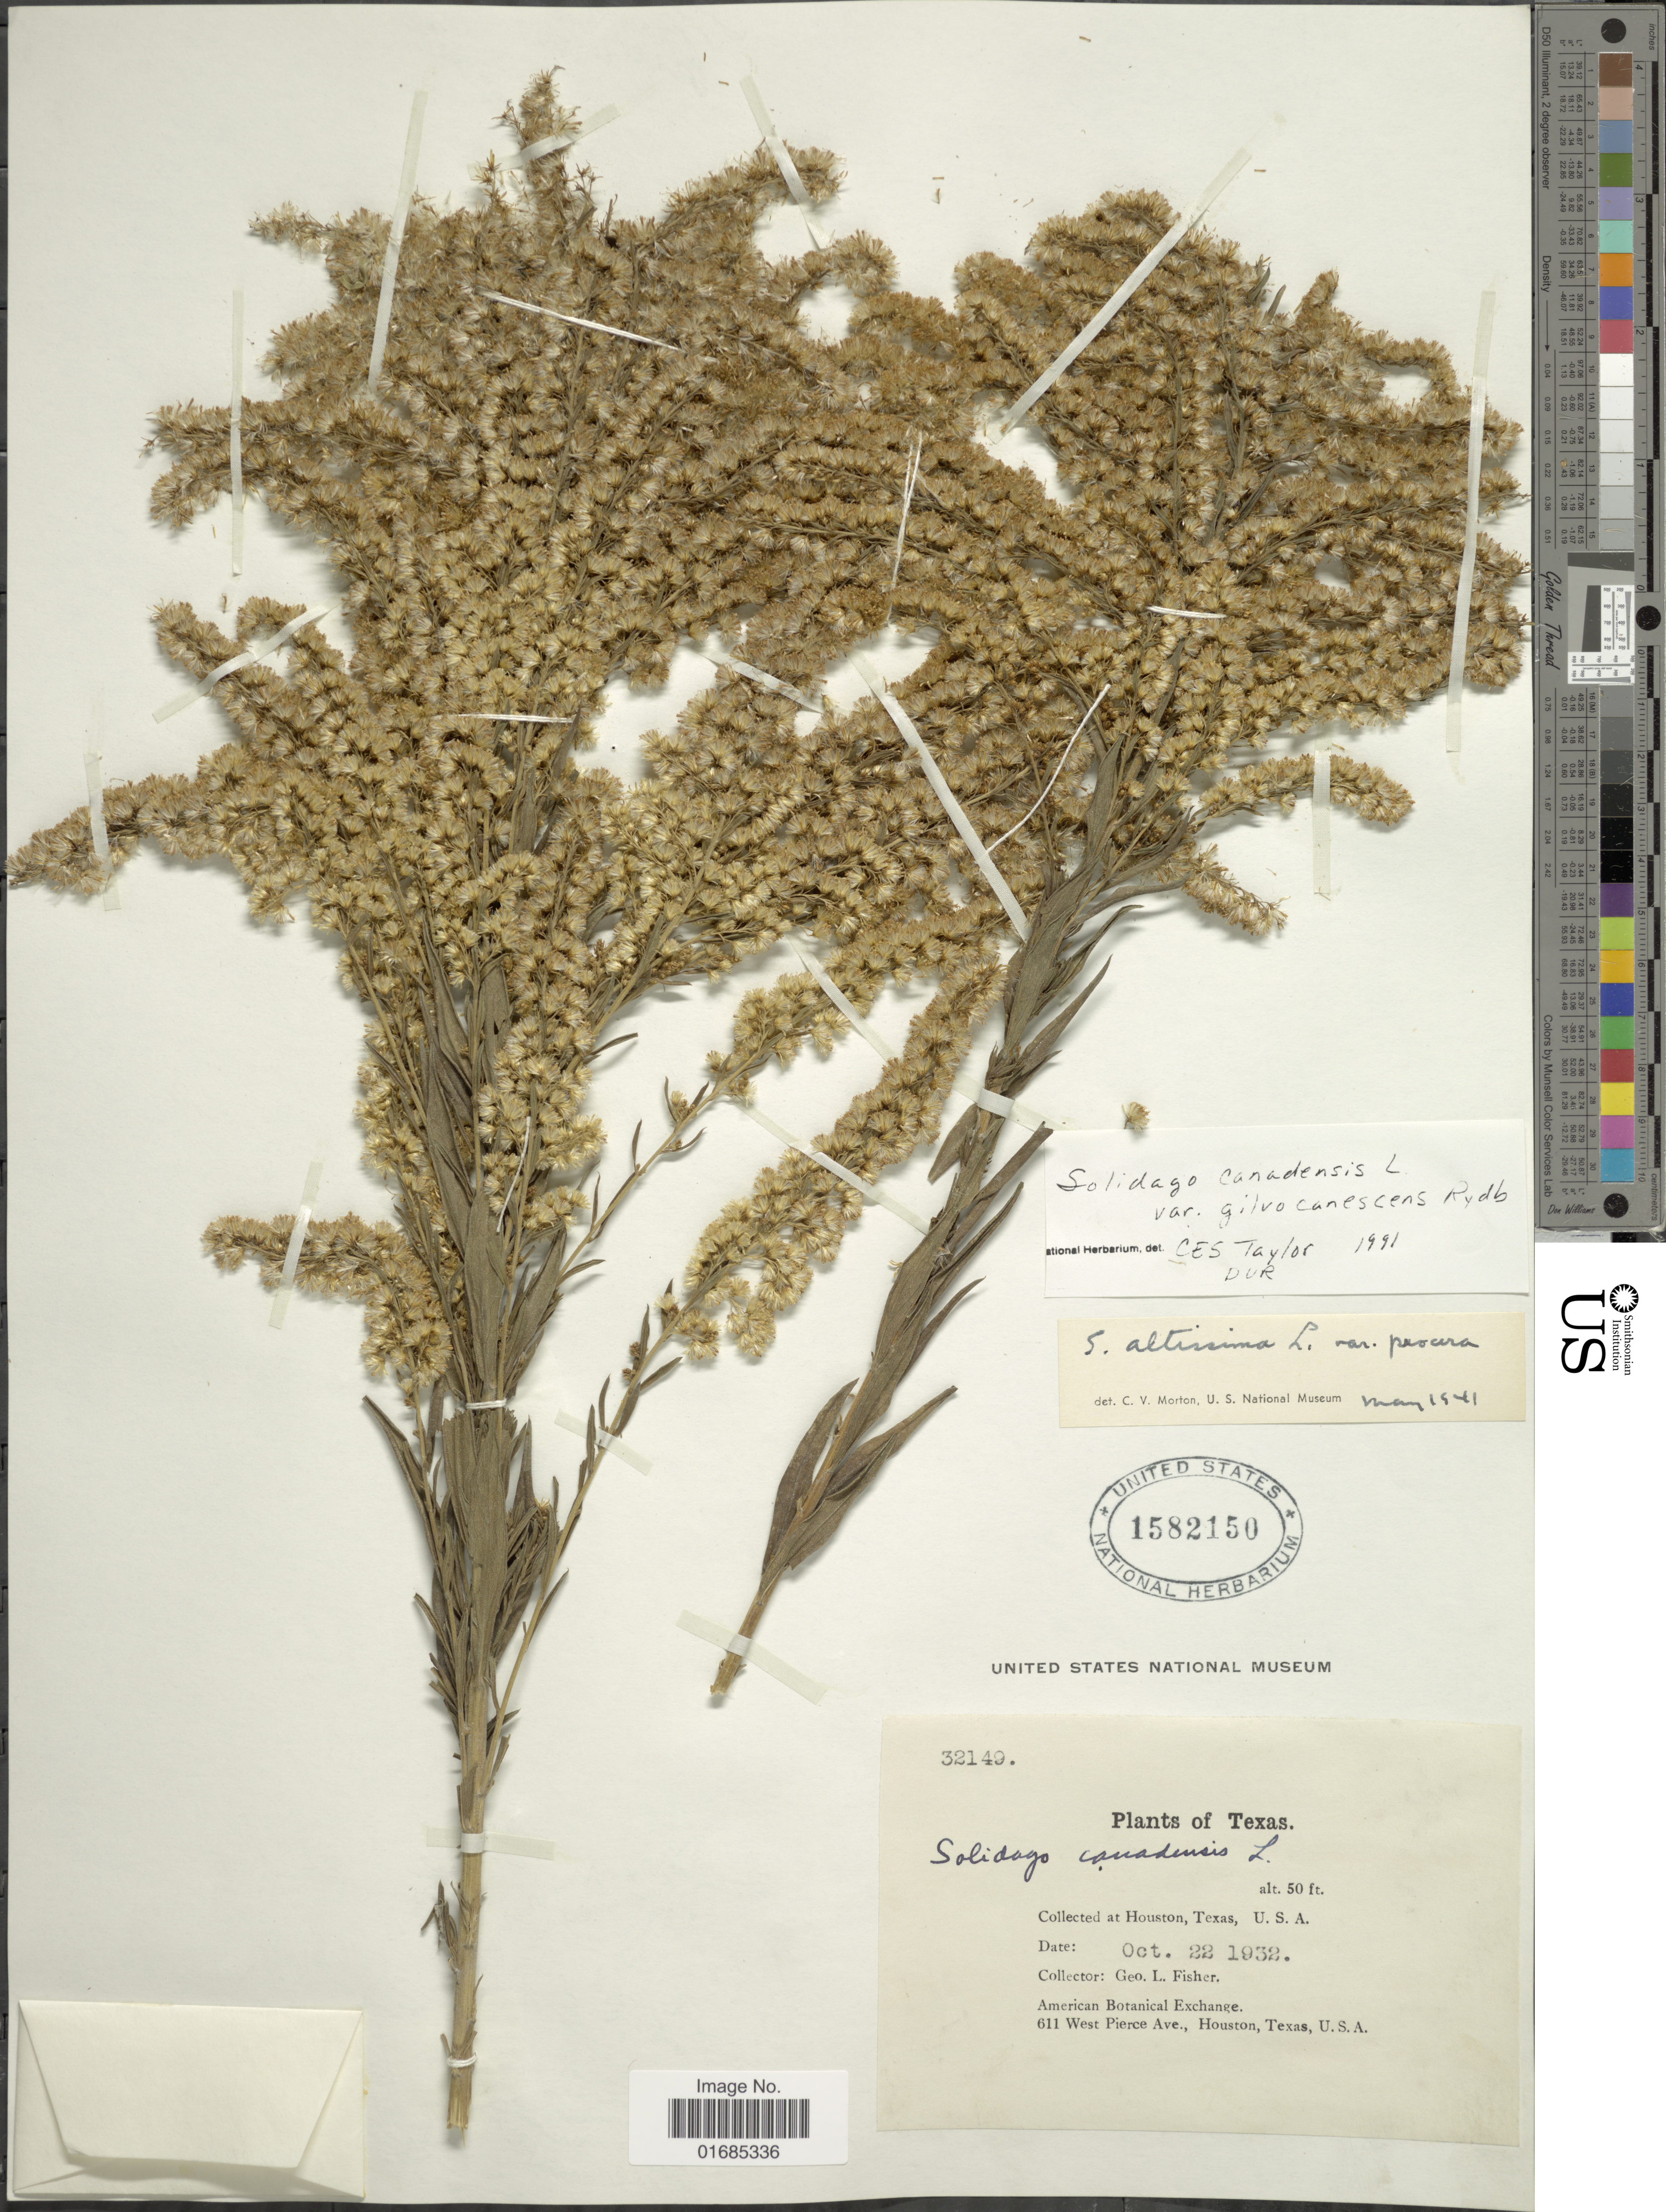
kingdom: Plantae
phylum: Tracheophyta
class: Magnoliopsida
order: Asterales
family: Asteraceae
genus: Solidago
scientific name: Solidago canadensis var. gilvocanescens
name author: Rydb.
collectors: G. L. Fisher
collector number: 32149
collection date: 1932-10-22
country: United States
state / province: Texas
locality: Houston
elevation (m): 15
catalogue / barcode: US 1582150